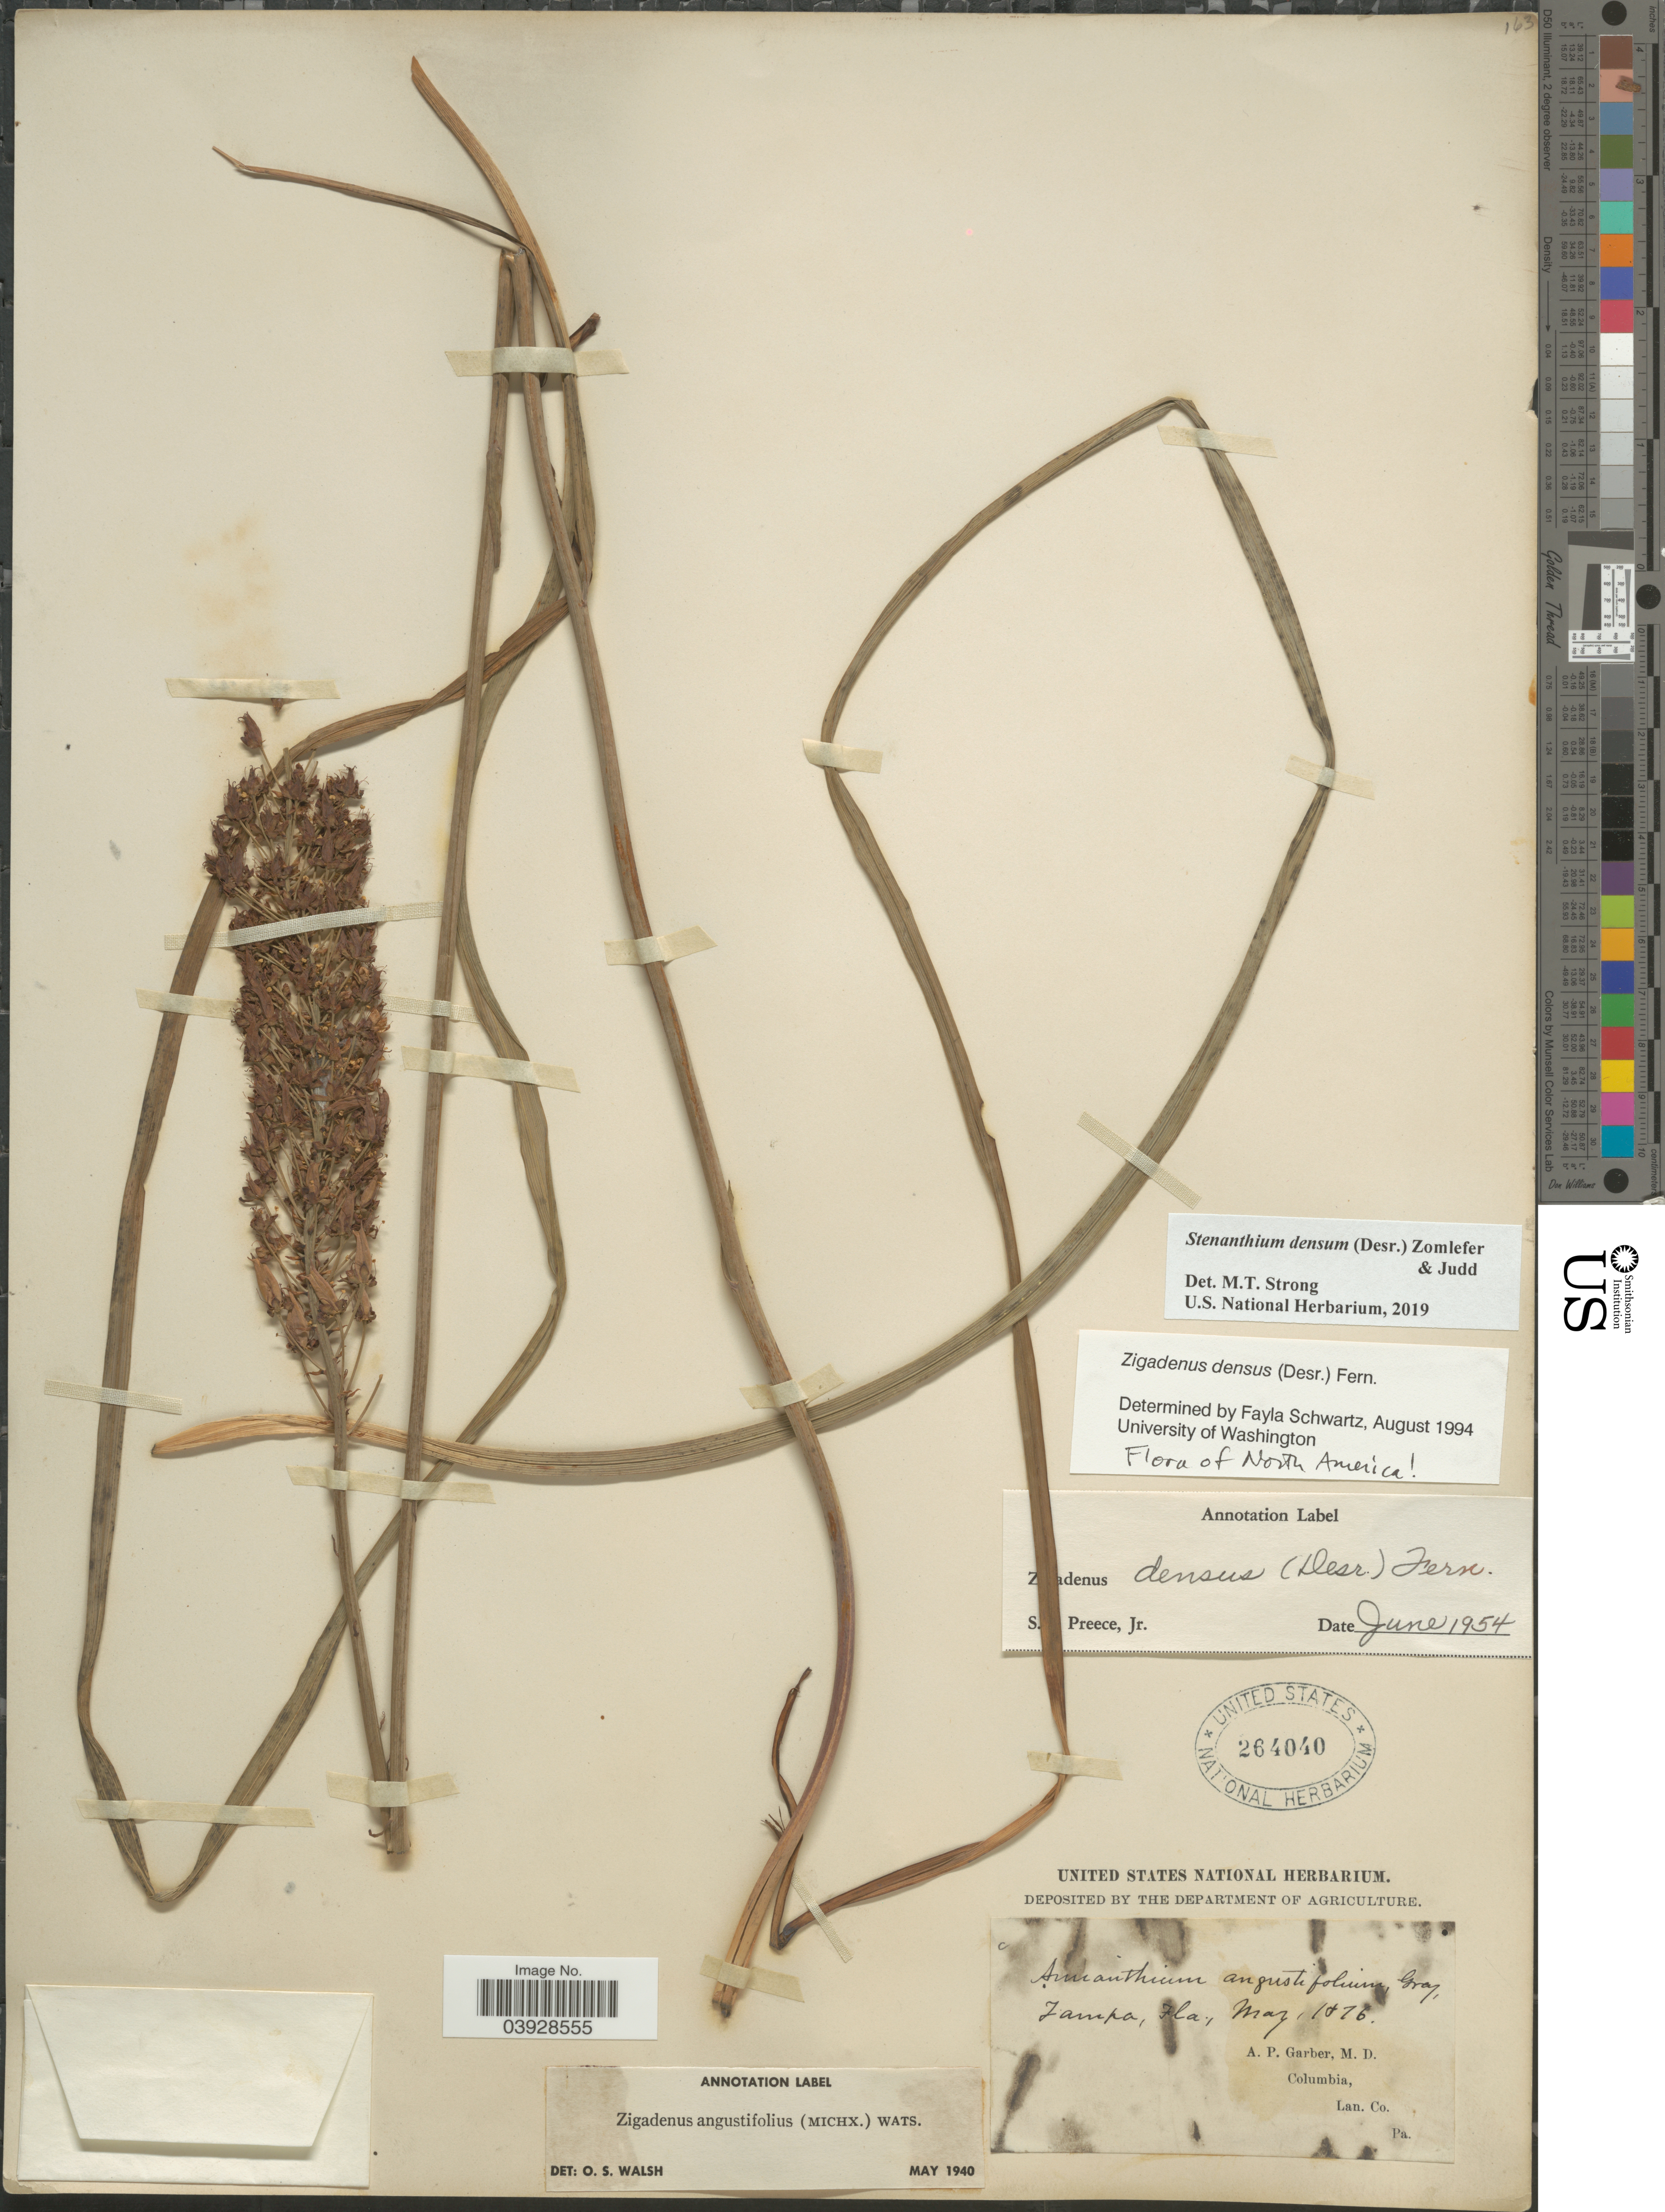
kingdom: Plantae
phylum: Tracheophyta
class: Liliopsida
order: Liliales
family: Melanthiaceae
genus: Stenanthium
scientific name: Stenanthium densum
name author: (Desr.) Zomlefer & Judd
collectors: A. P. Garber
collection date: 1876-05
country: United States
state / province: Florida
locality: Tampa.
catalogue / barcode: US 264040